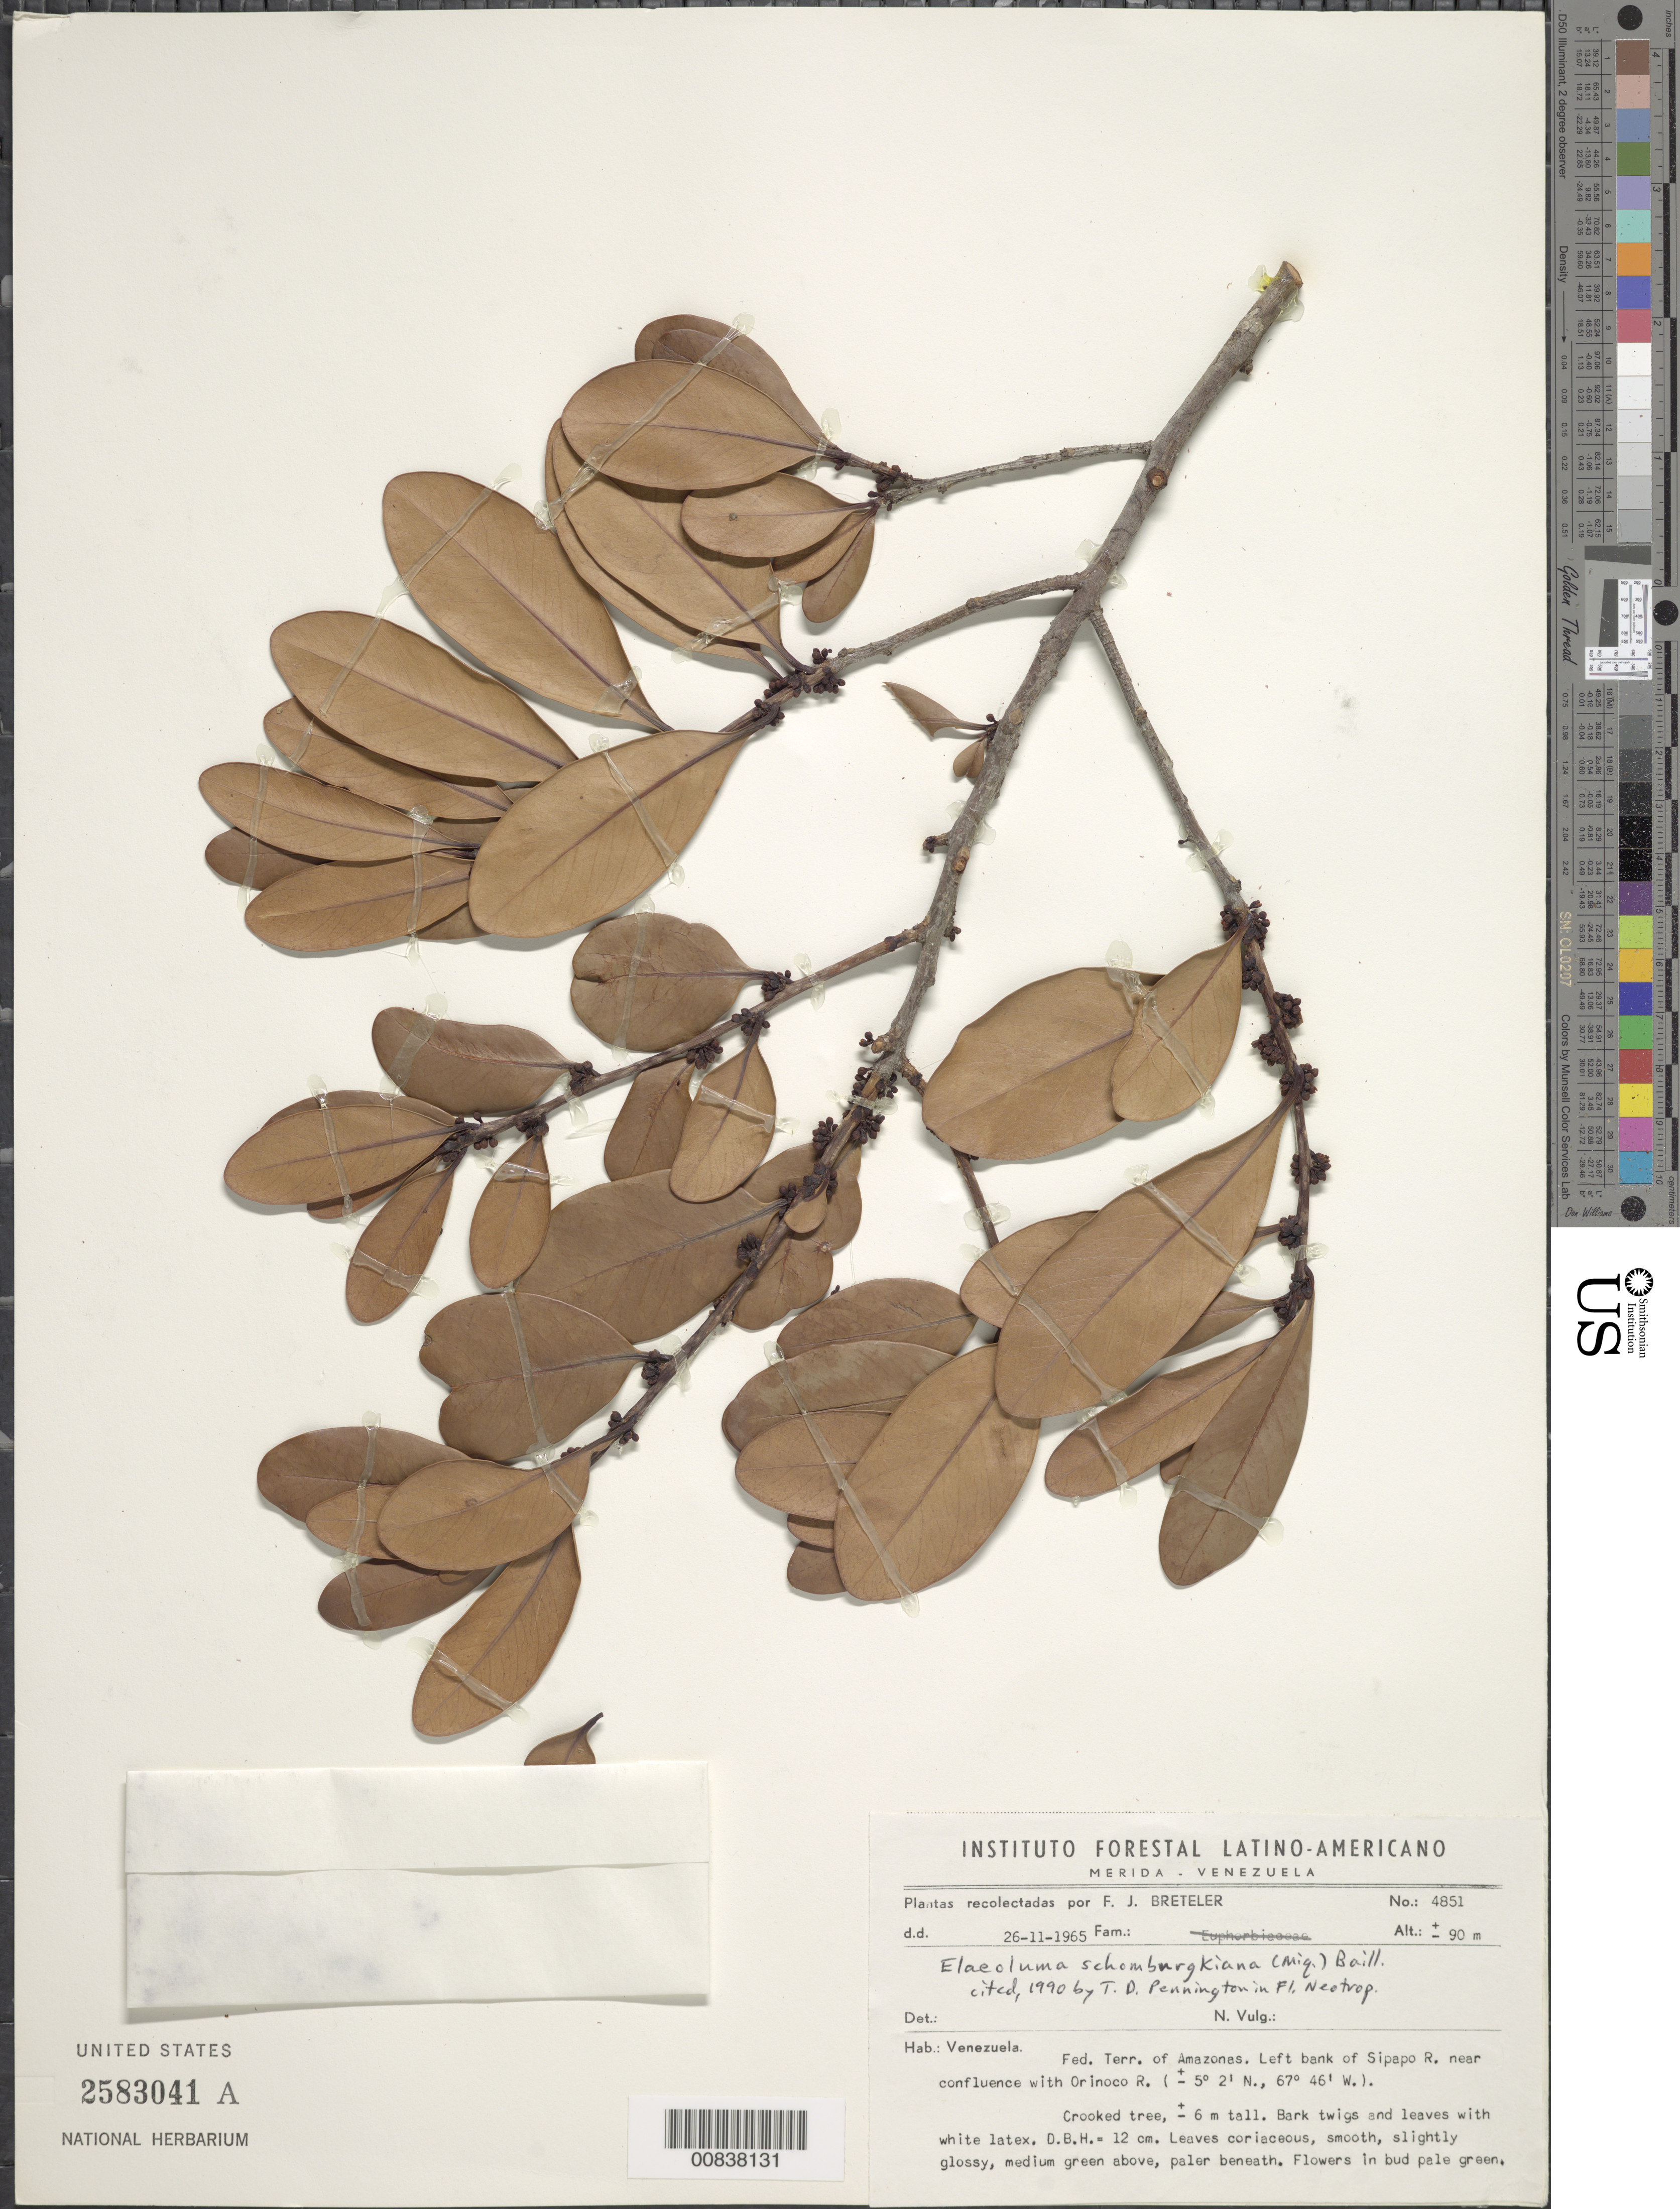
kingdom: Plantae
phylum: Tracheophyta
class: Magnoliopsida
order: Ericales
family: Sapotaceae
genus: Elaeoluma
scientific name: Elaeoluma schomburgkiana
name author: (Miq.) Baill.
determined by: Pennington, T. D., (K)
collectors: F. J. Breteler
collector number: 4851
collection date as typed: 26-Nov-65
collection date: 1965-11-26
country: Venezuela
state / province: Amazonas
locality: Sipapo R., near confl. with Orinoco R.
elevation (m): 90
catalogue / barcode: US 2583041A